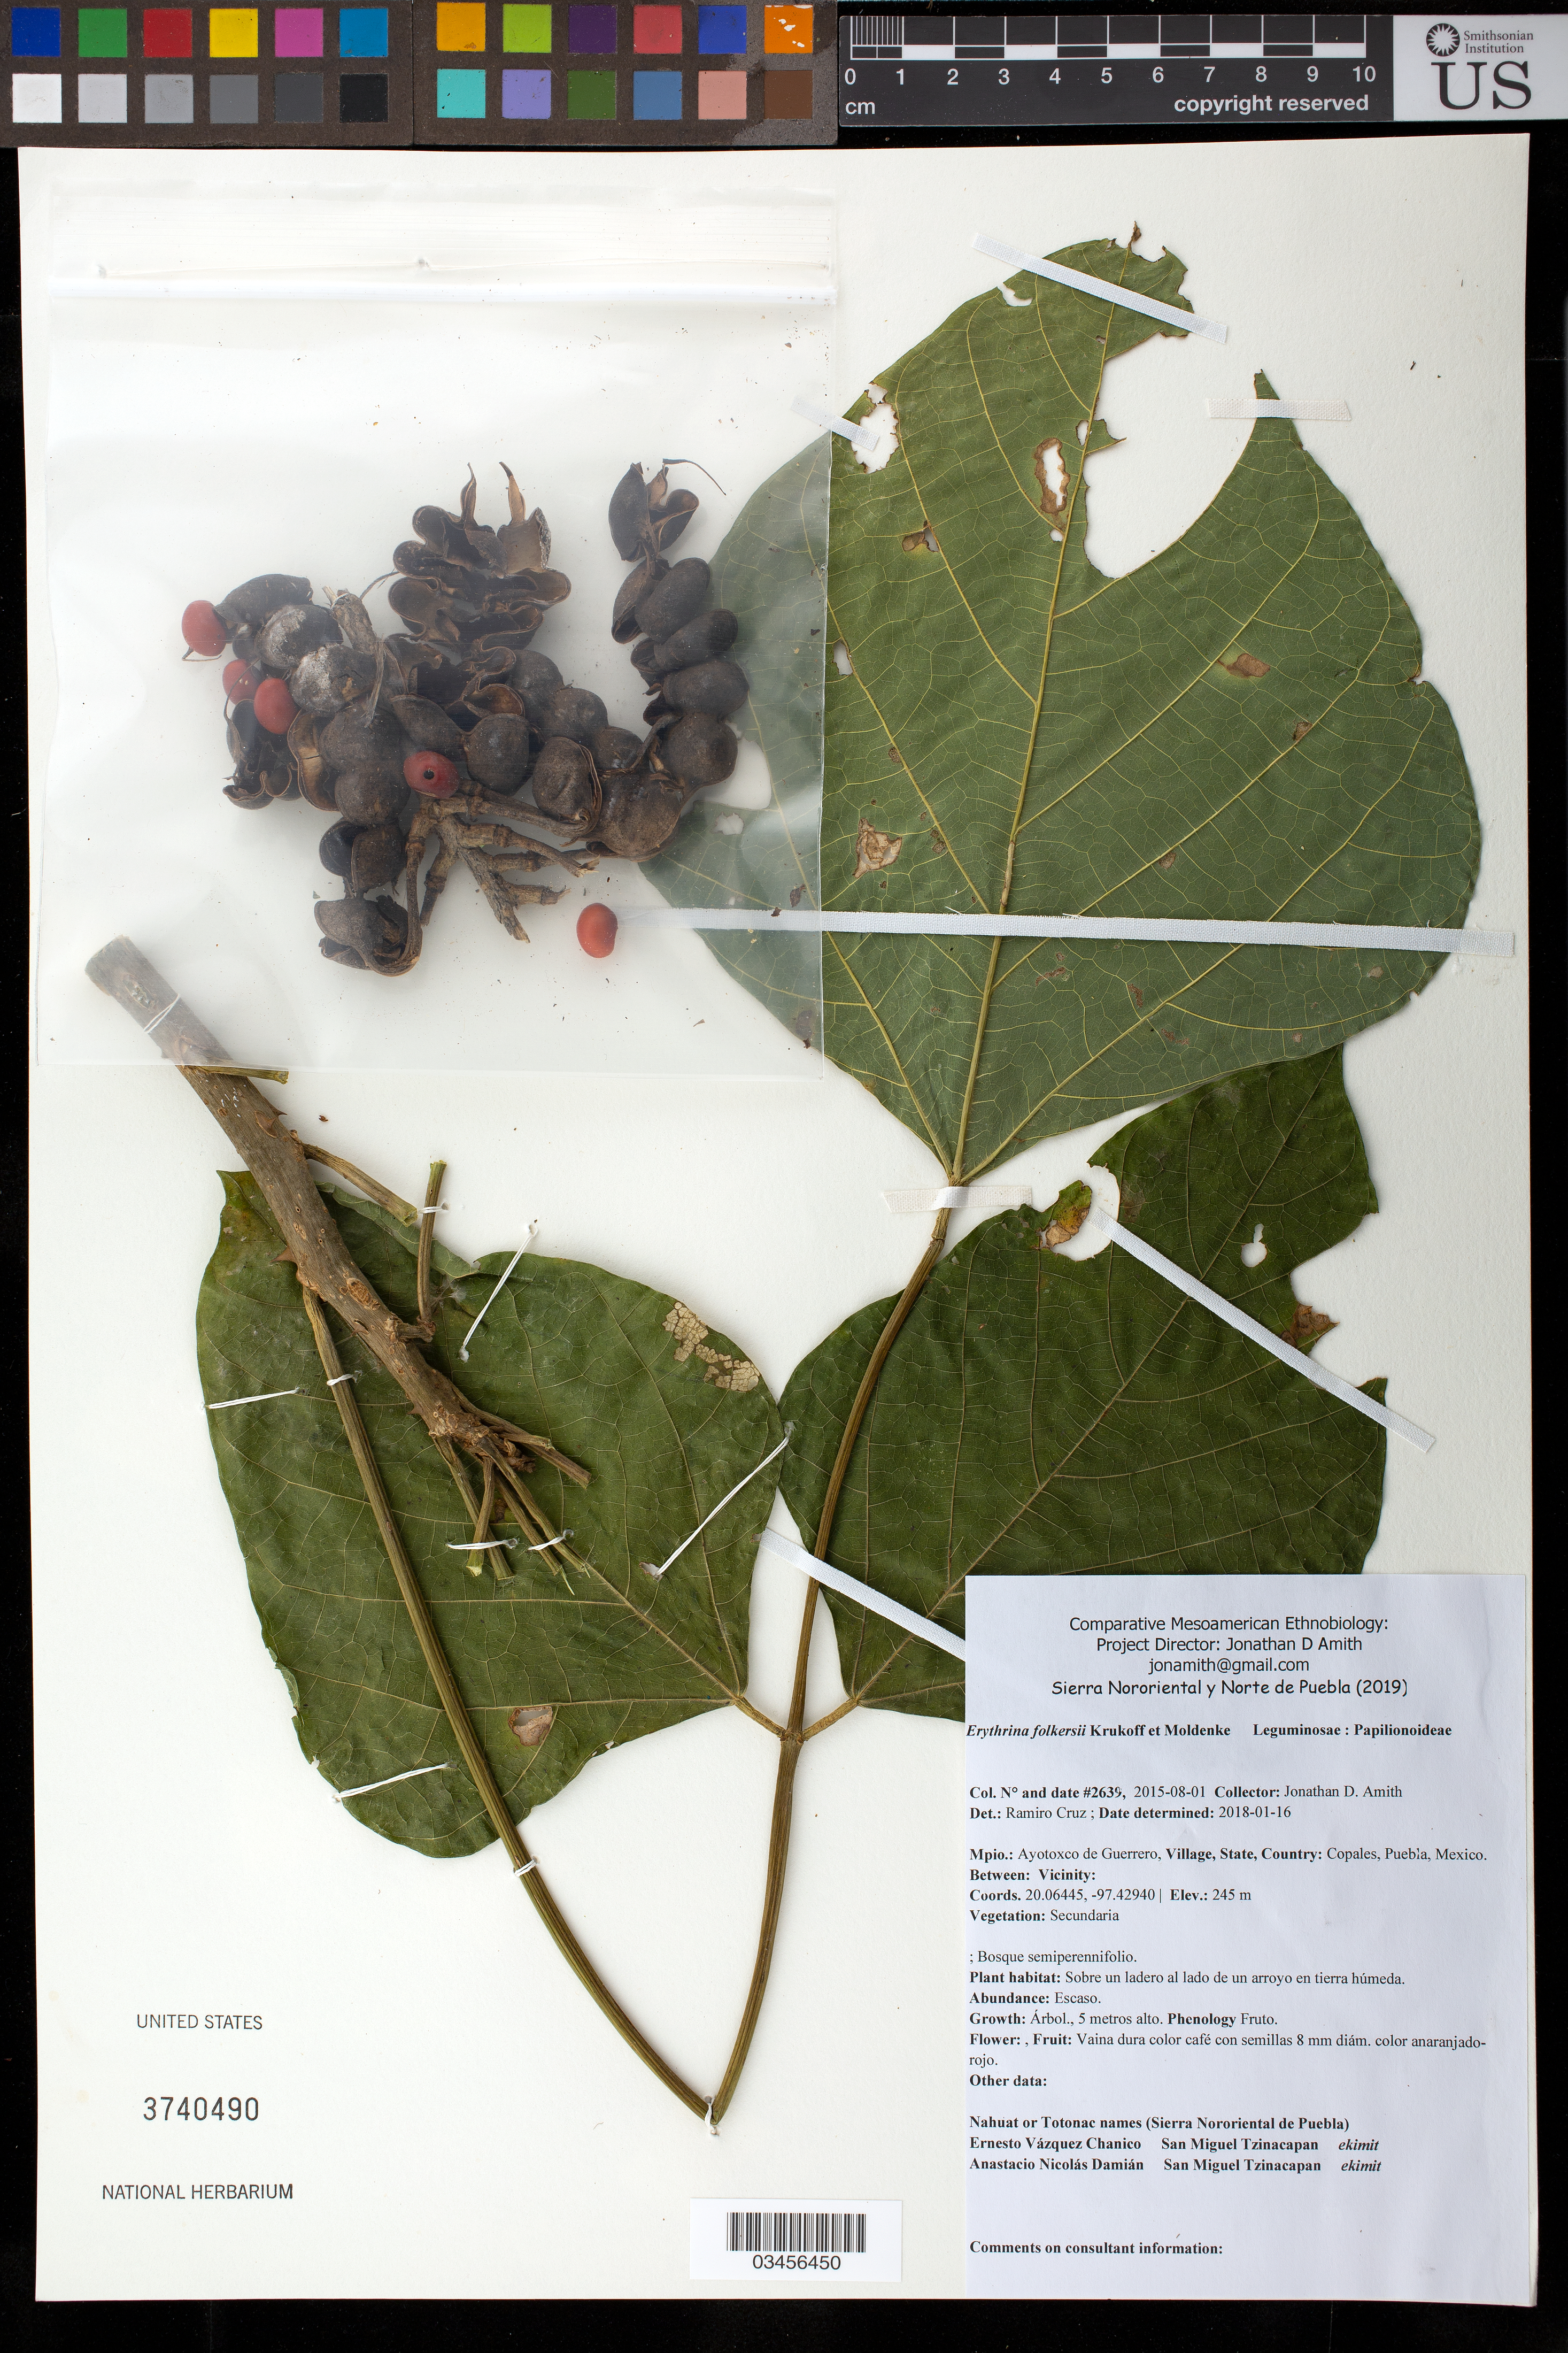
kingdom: Plantae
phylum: Tracheophyta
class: Magnoliopsida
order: Fabales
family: Fabaceae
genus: Erythrina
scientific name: Erythrina folkersii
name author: Krukoff & Moldenke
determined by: Cruz, R.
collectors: J. D. Amith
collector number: JDA_02639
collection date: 2015-08-01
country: México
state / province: Puebla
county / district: Ayotoxco de Guerrero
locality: PUEBLO: Copales.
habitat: Bosque semiperennifolio secundario | Sobre un ladero al lado de un arroyo en tierra húmeda.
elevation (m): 245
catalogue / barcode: US 3740490